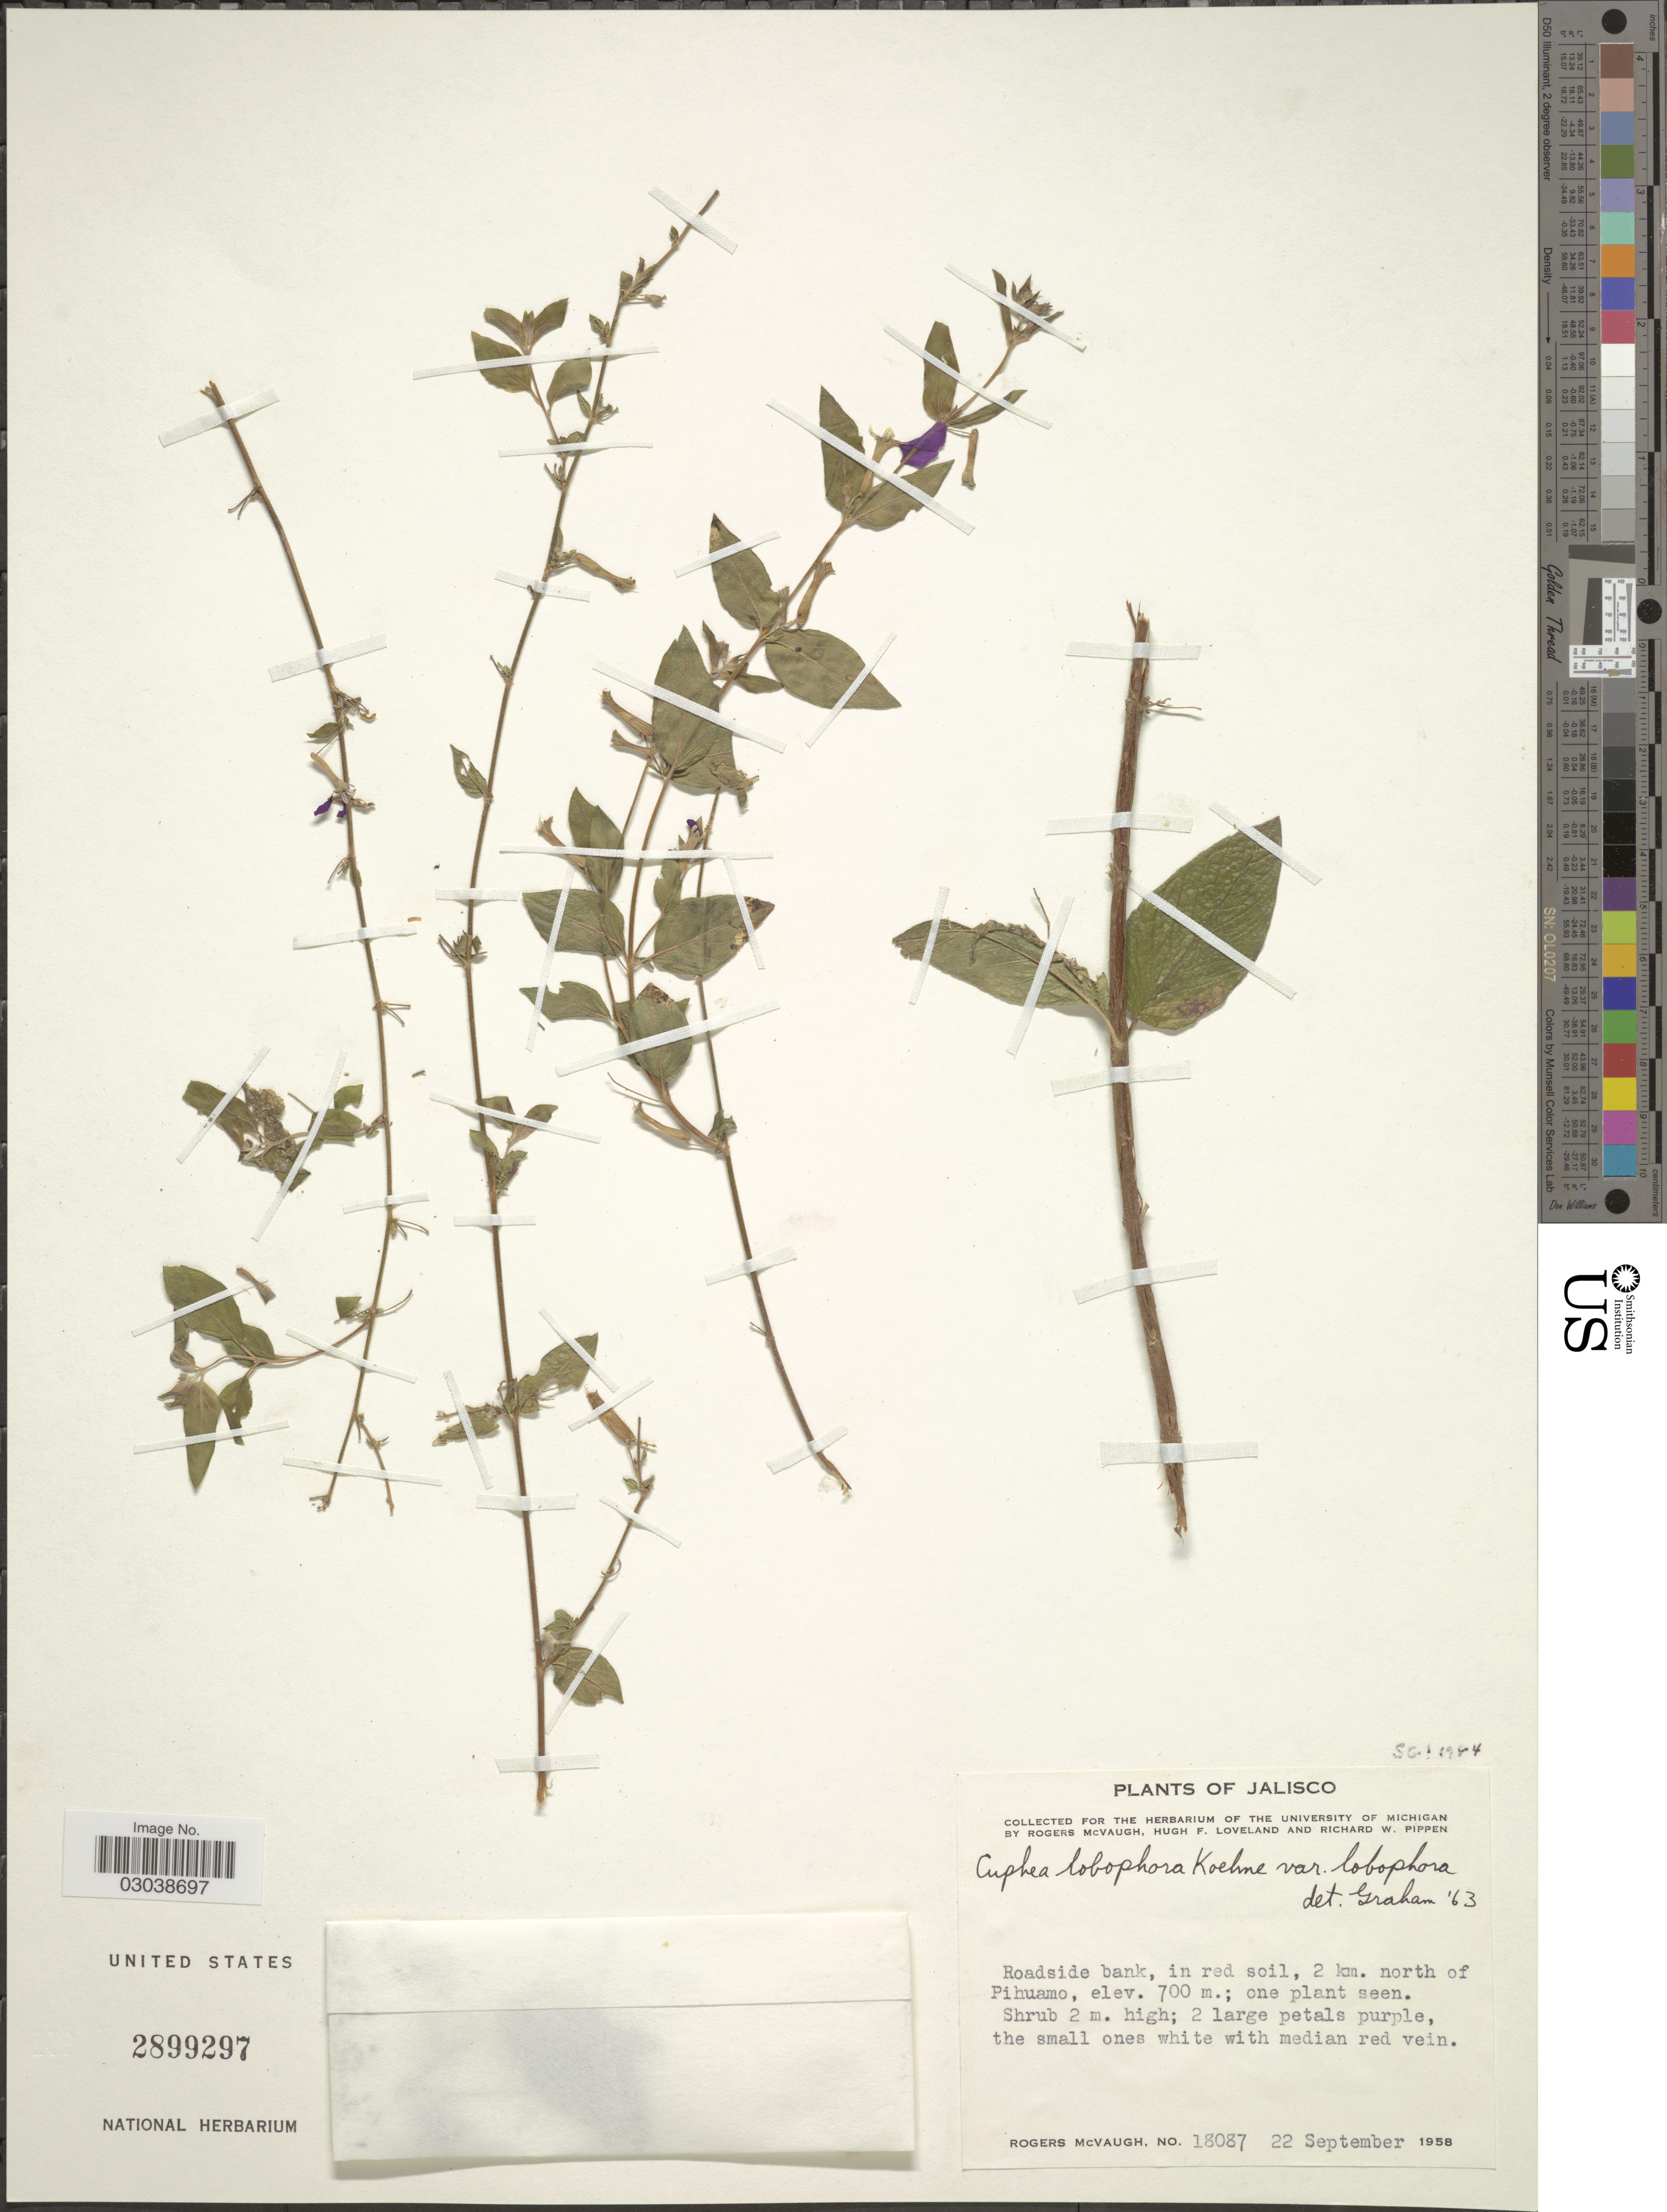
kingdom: Plantae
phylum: Tracheophyta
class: Magnoliopsida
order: Myrtales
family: Lythraceae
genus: Cuphea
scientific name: Cuphea lobophora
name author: Koehne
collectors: R. McVaugh, H. Loveland & R. W. Pippen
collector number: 18087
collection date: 1958-09-22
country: Mexico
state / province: Jalisco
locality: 2 km. north of Pihuamo.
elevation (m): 700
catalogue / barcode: US 2899297